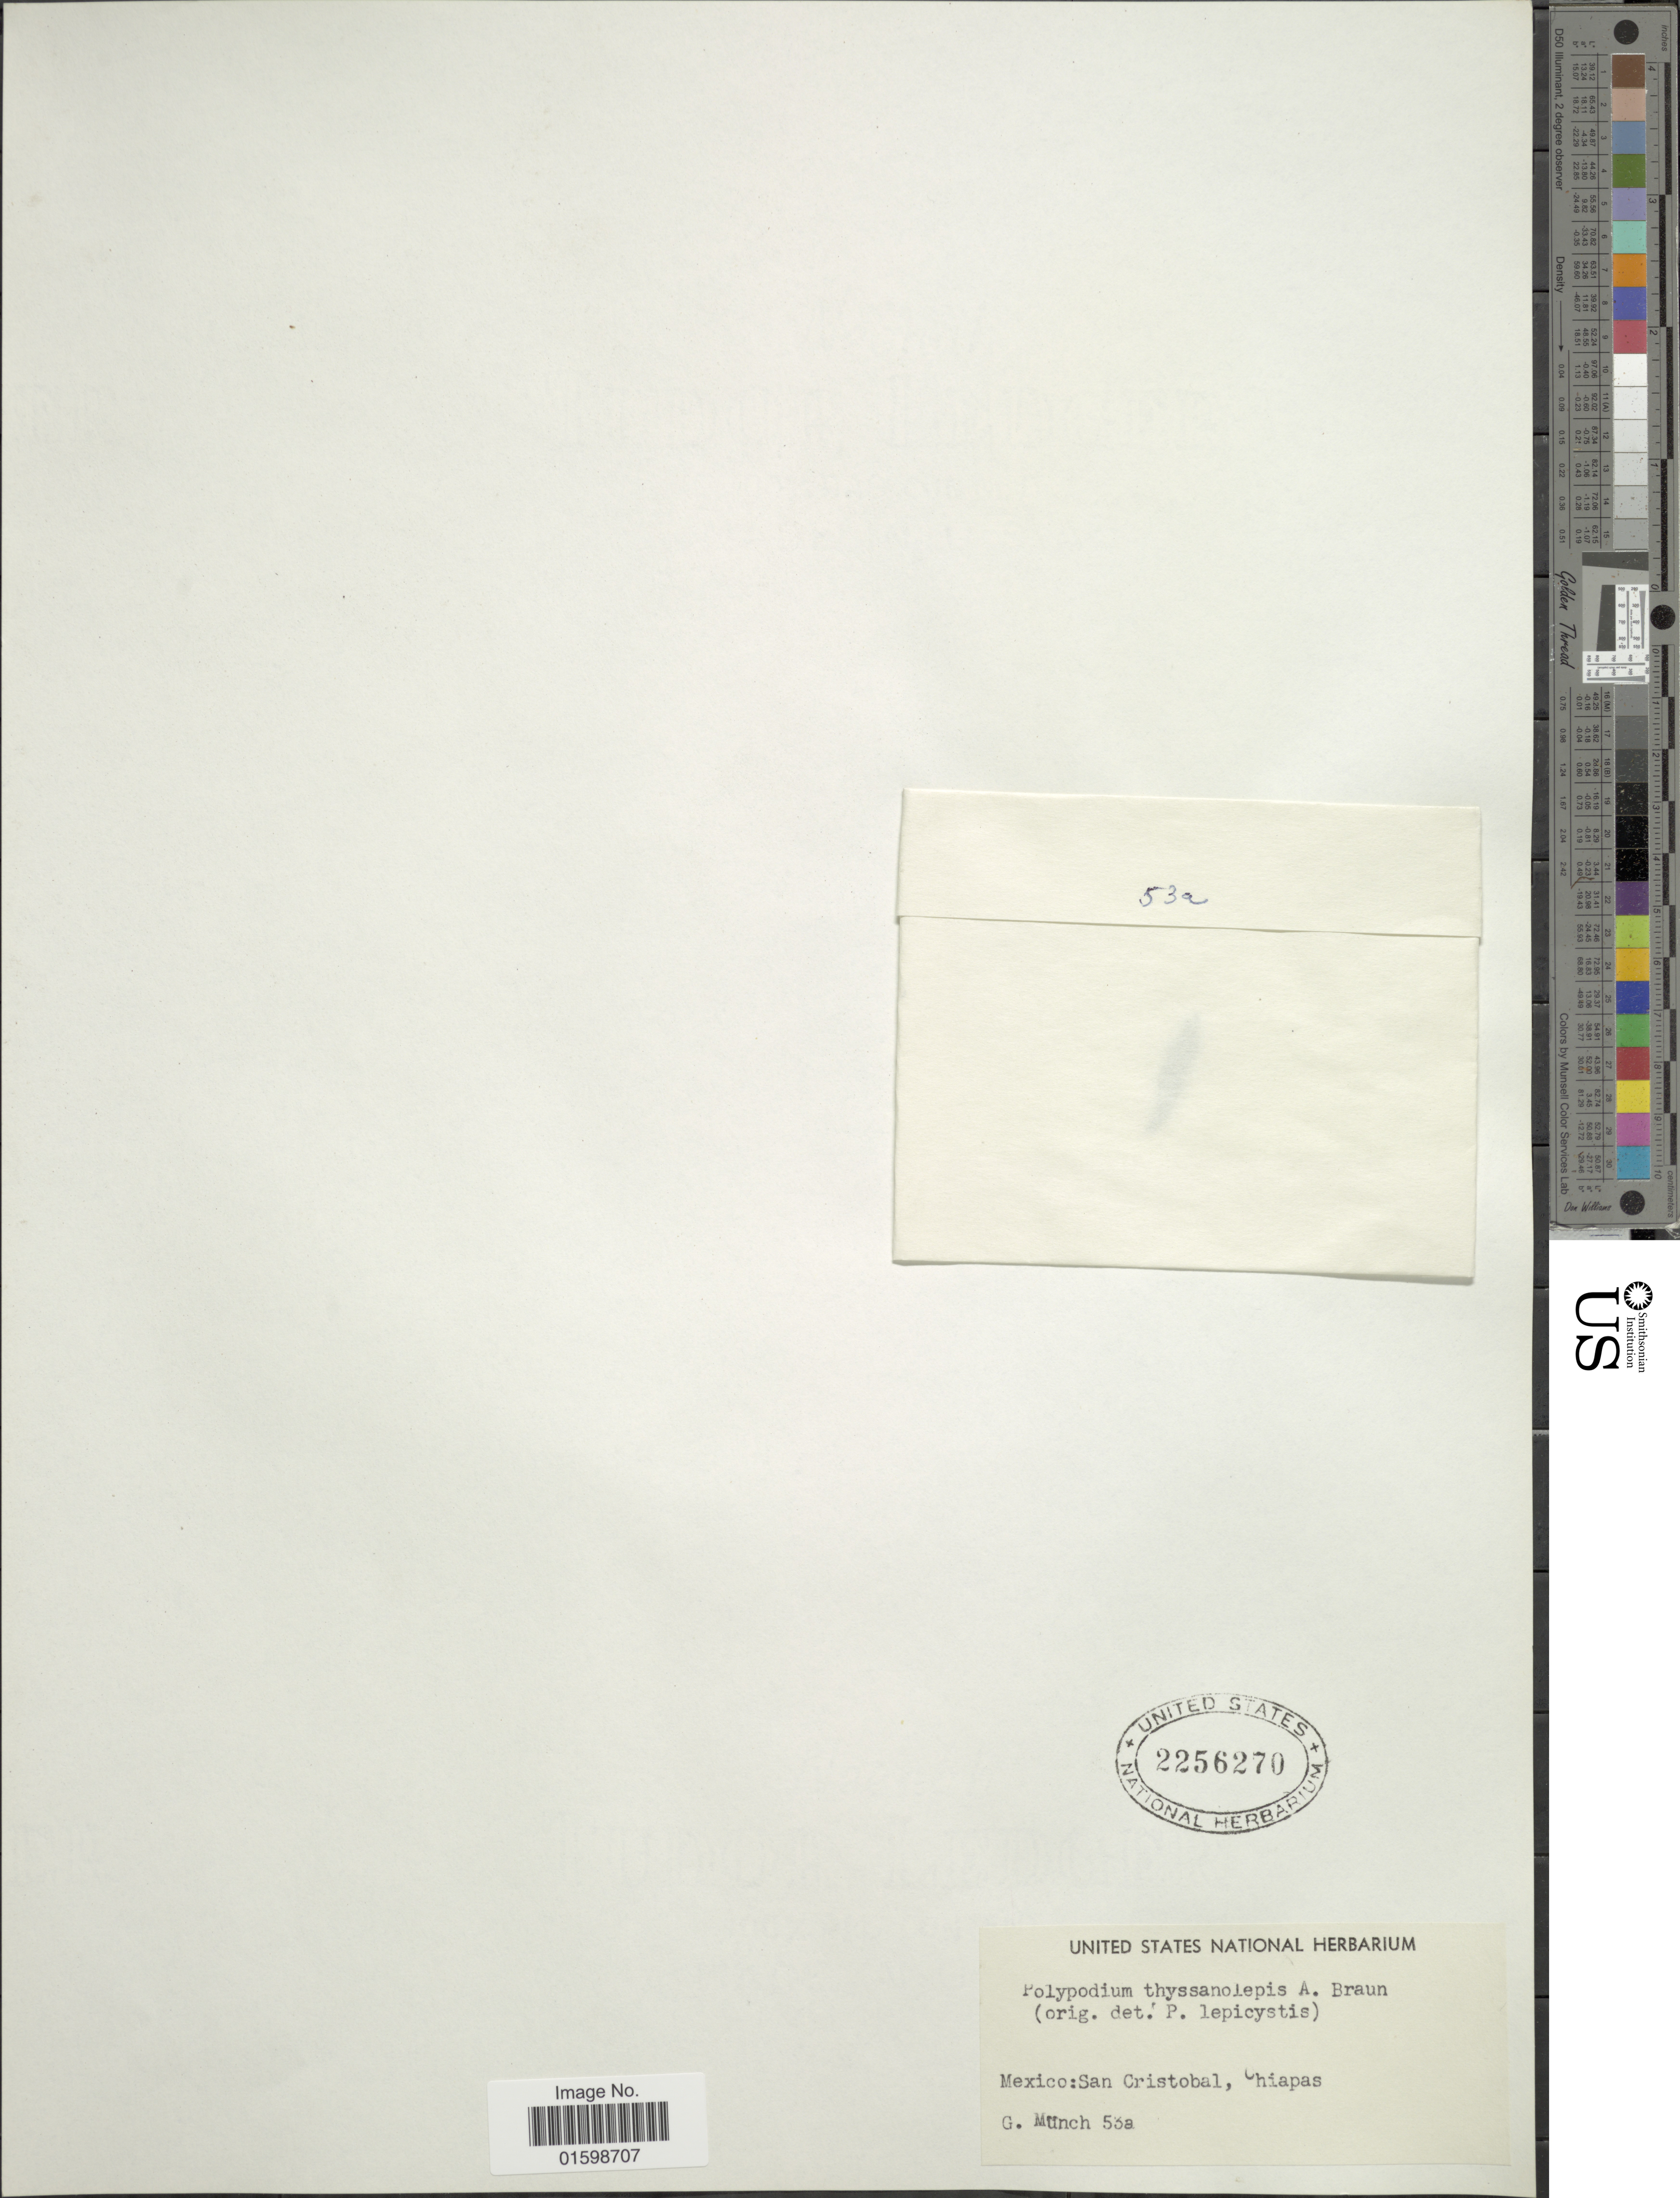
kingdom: Plantae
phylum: Tracheophyta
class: Polypodiopsida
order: Polypodiales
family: Polypodiaceae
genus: Pleopeltis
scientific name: Pleopeltis thyssanolepis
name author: (A. Braun ex Klotzsch) E.G. Andrews & Windham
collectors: G. Munch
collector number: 53a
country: Mexico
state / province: Chiapas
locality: San Cristobal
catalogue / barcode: US 2256270